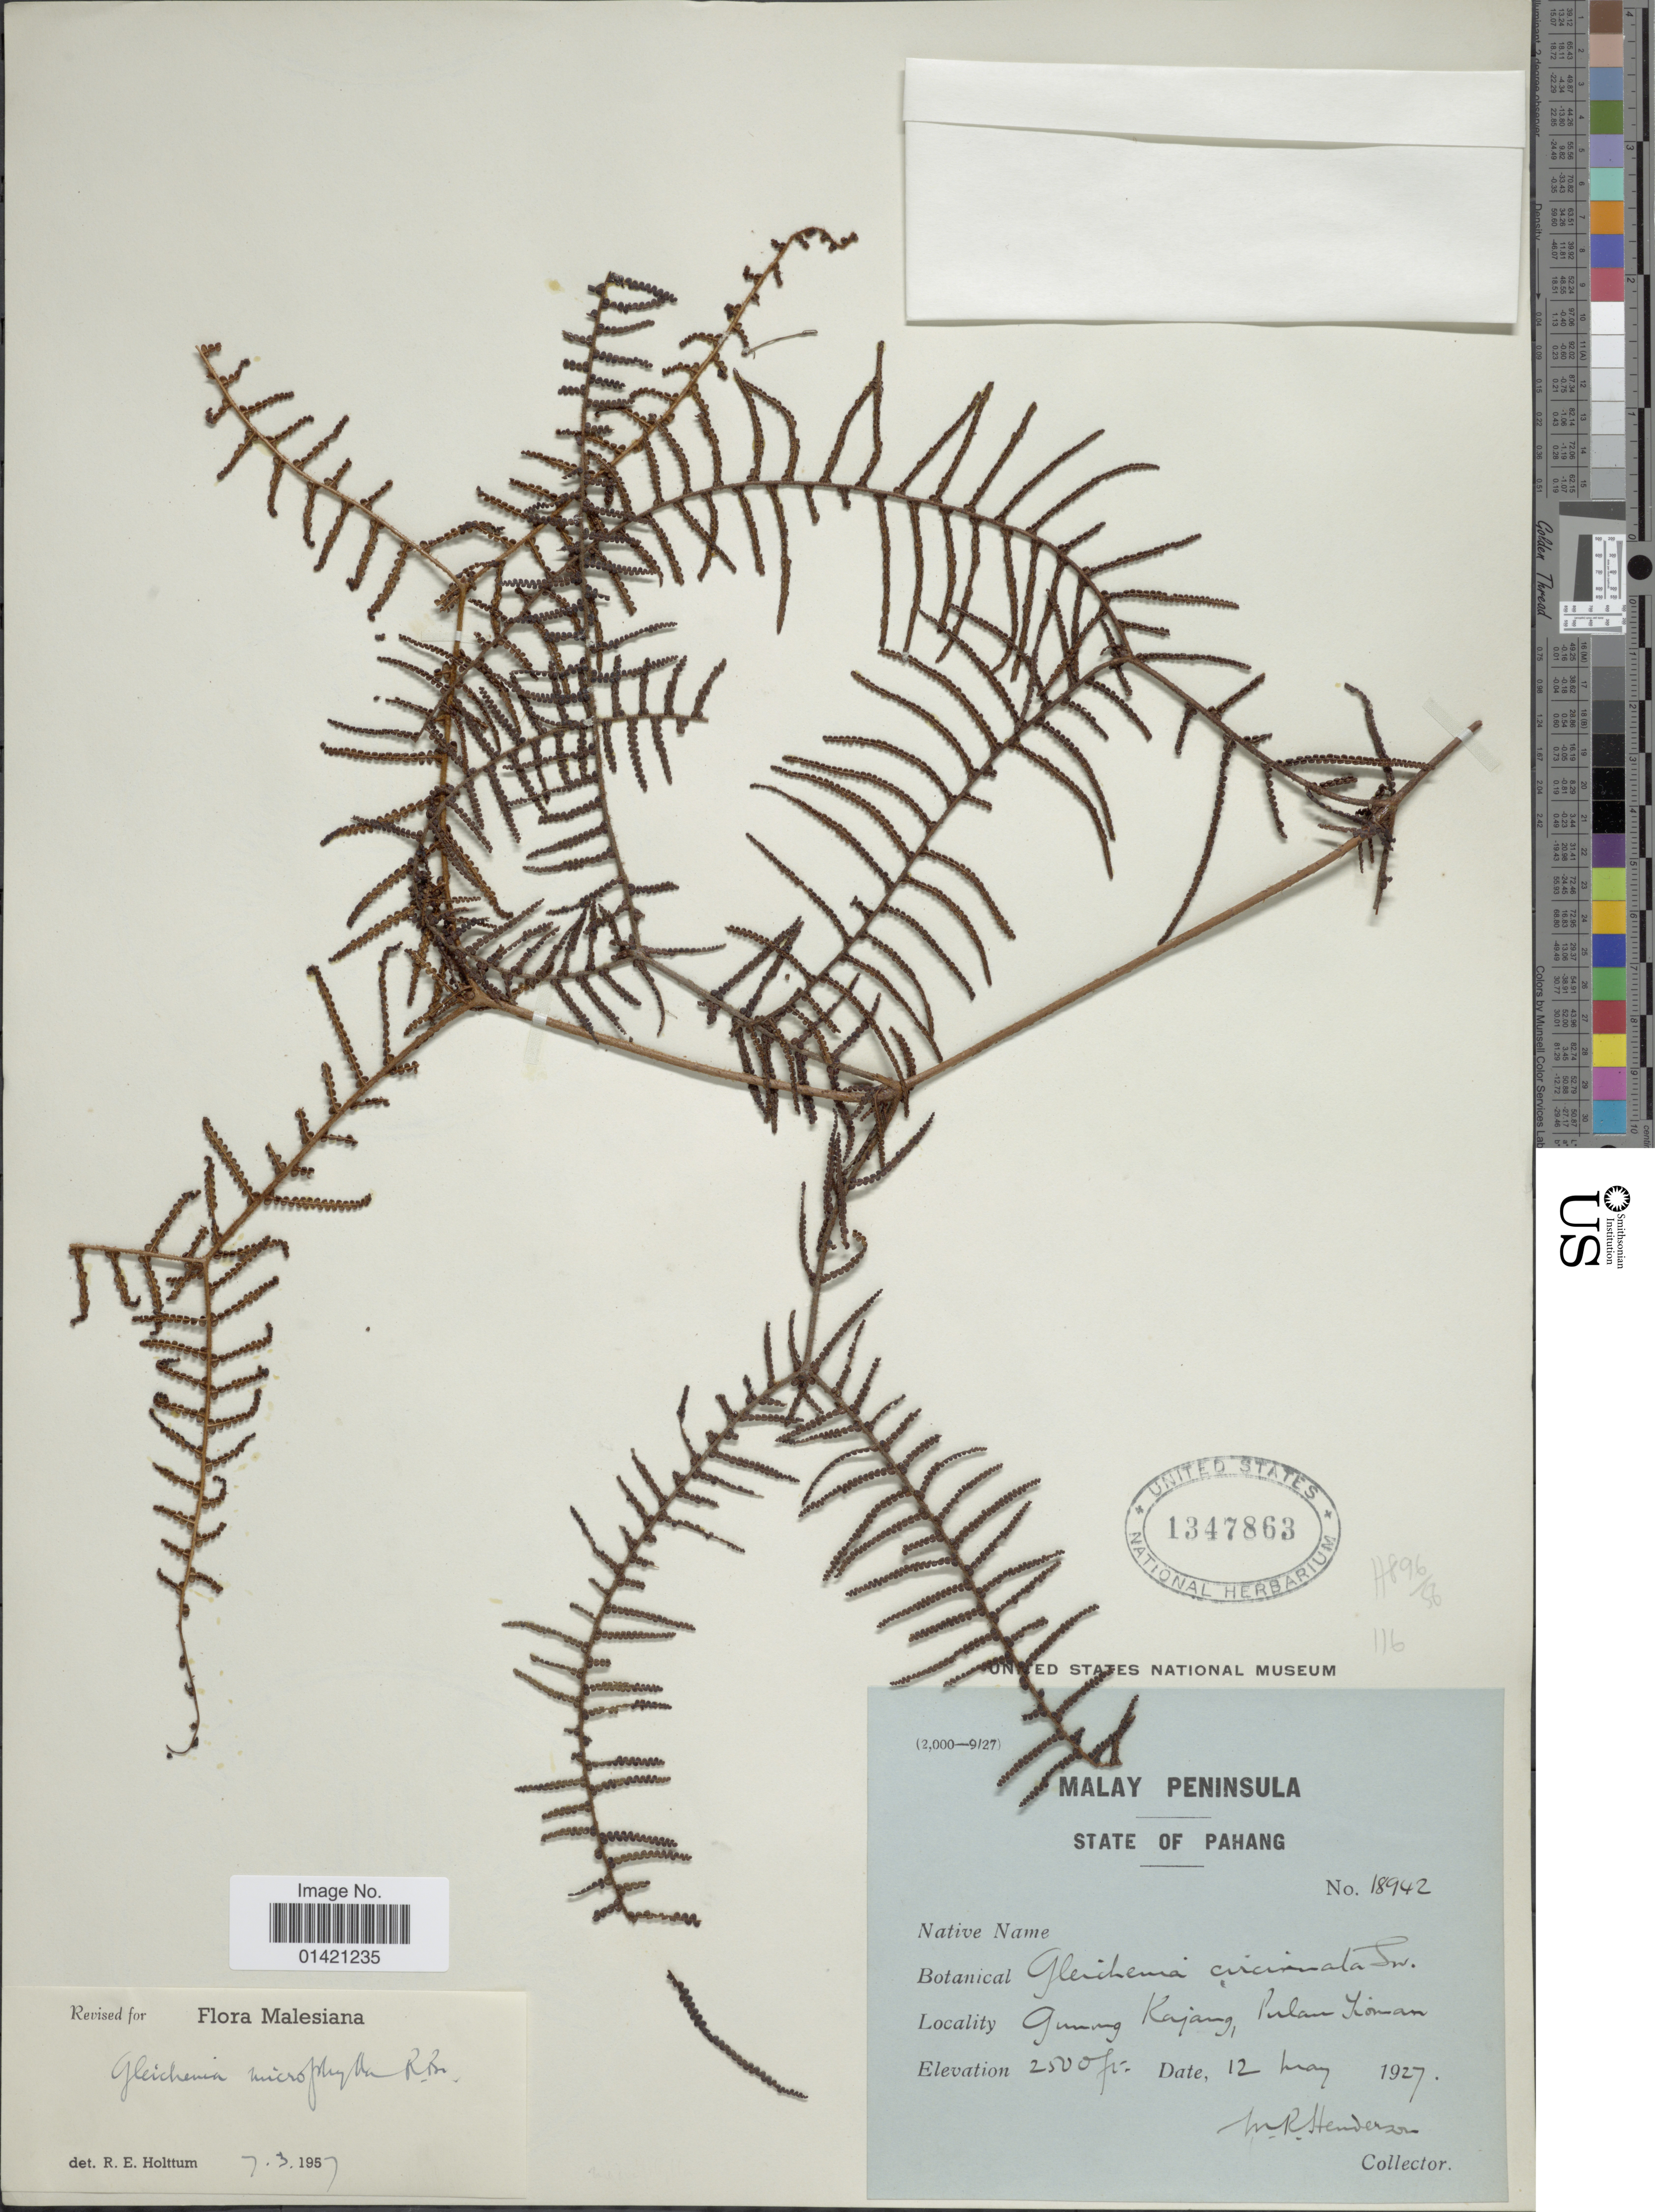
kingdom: Plantae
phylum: Tracheophyta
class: Polypodiopsida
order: Gleicheniales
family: Gleicheniaceae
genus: Gleichenia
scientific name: Gleichenia microphylla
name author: R. Br.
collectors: M. Henderson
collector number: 18942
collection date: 1927-05-12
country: Malaysia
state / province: Pahang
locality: Gunong Kajang, Pulau Koiman. [interpreted]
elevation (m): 762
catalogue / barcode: US 1347863